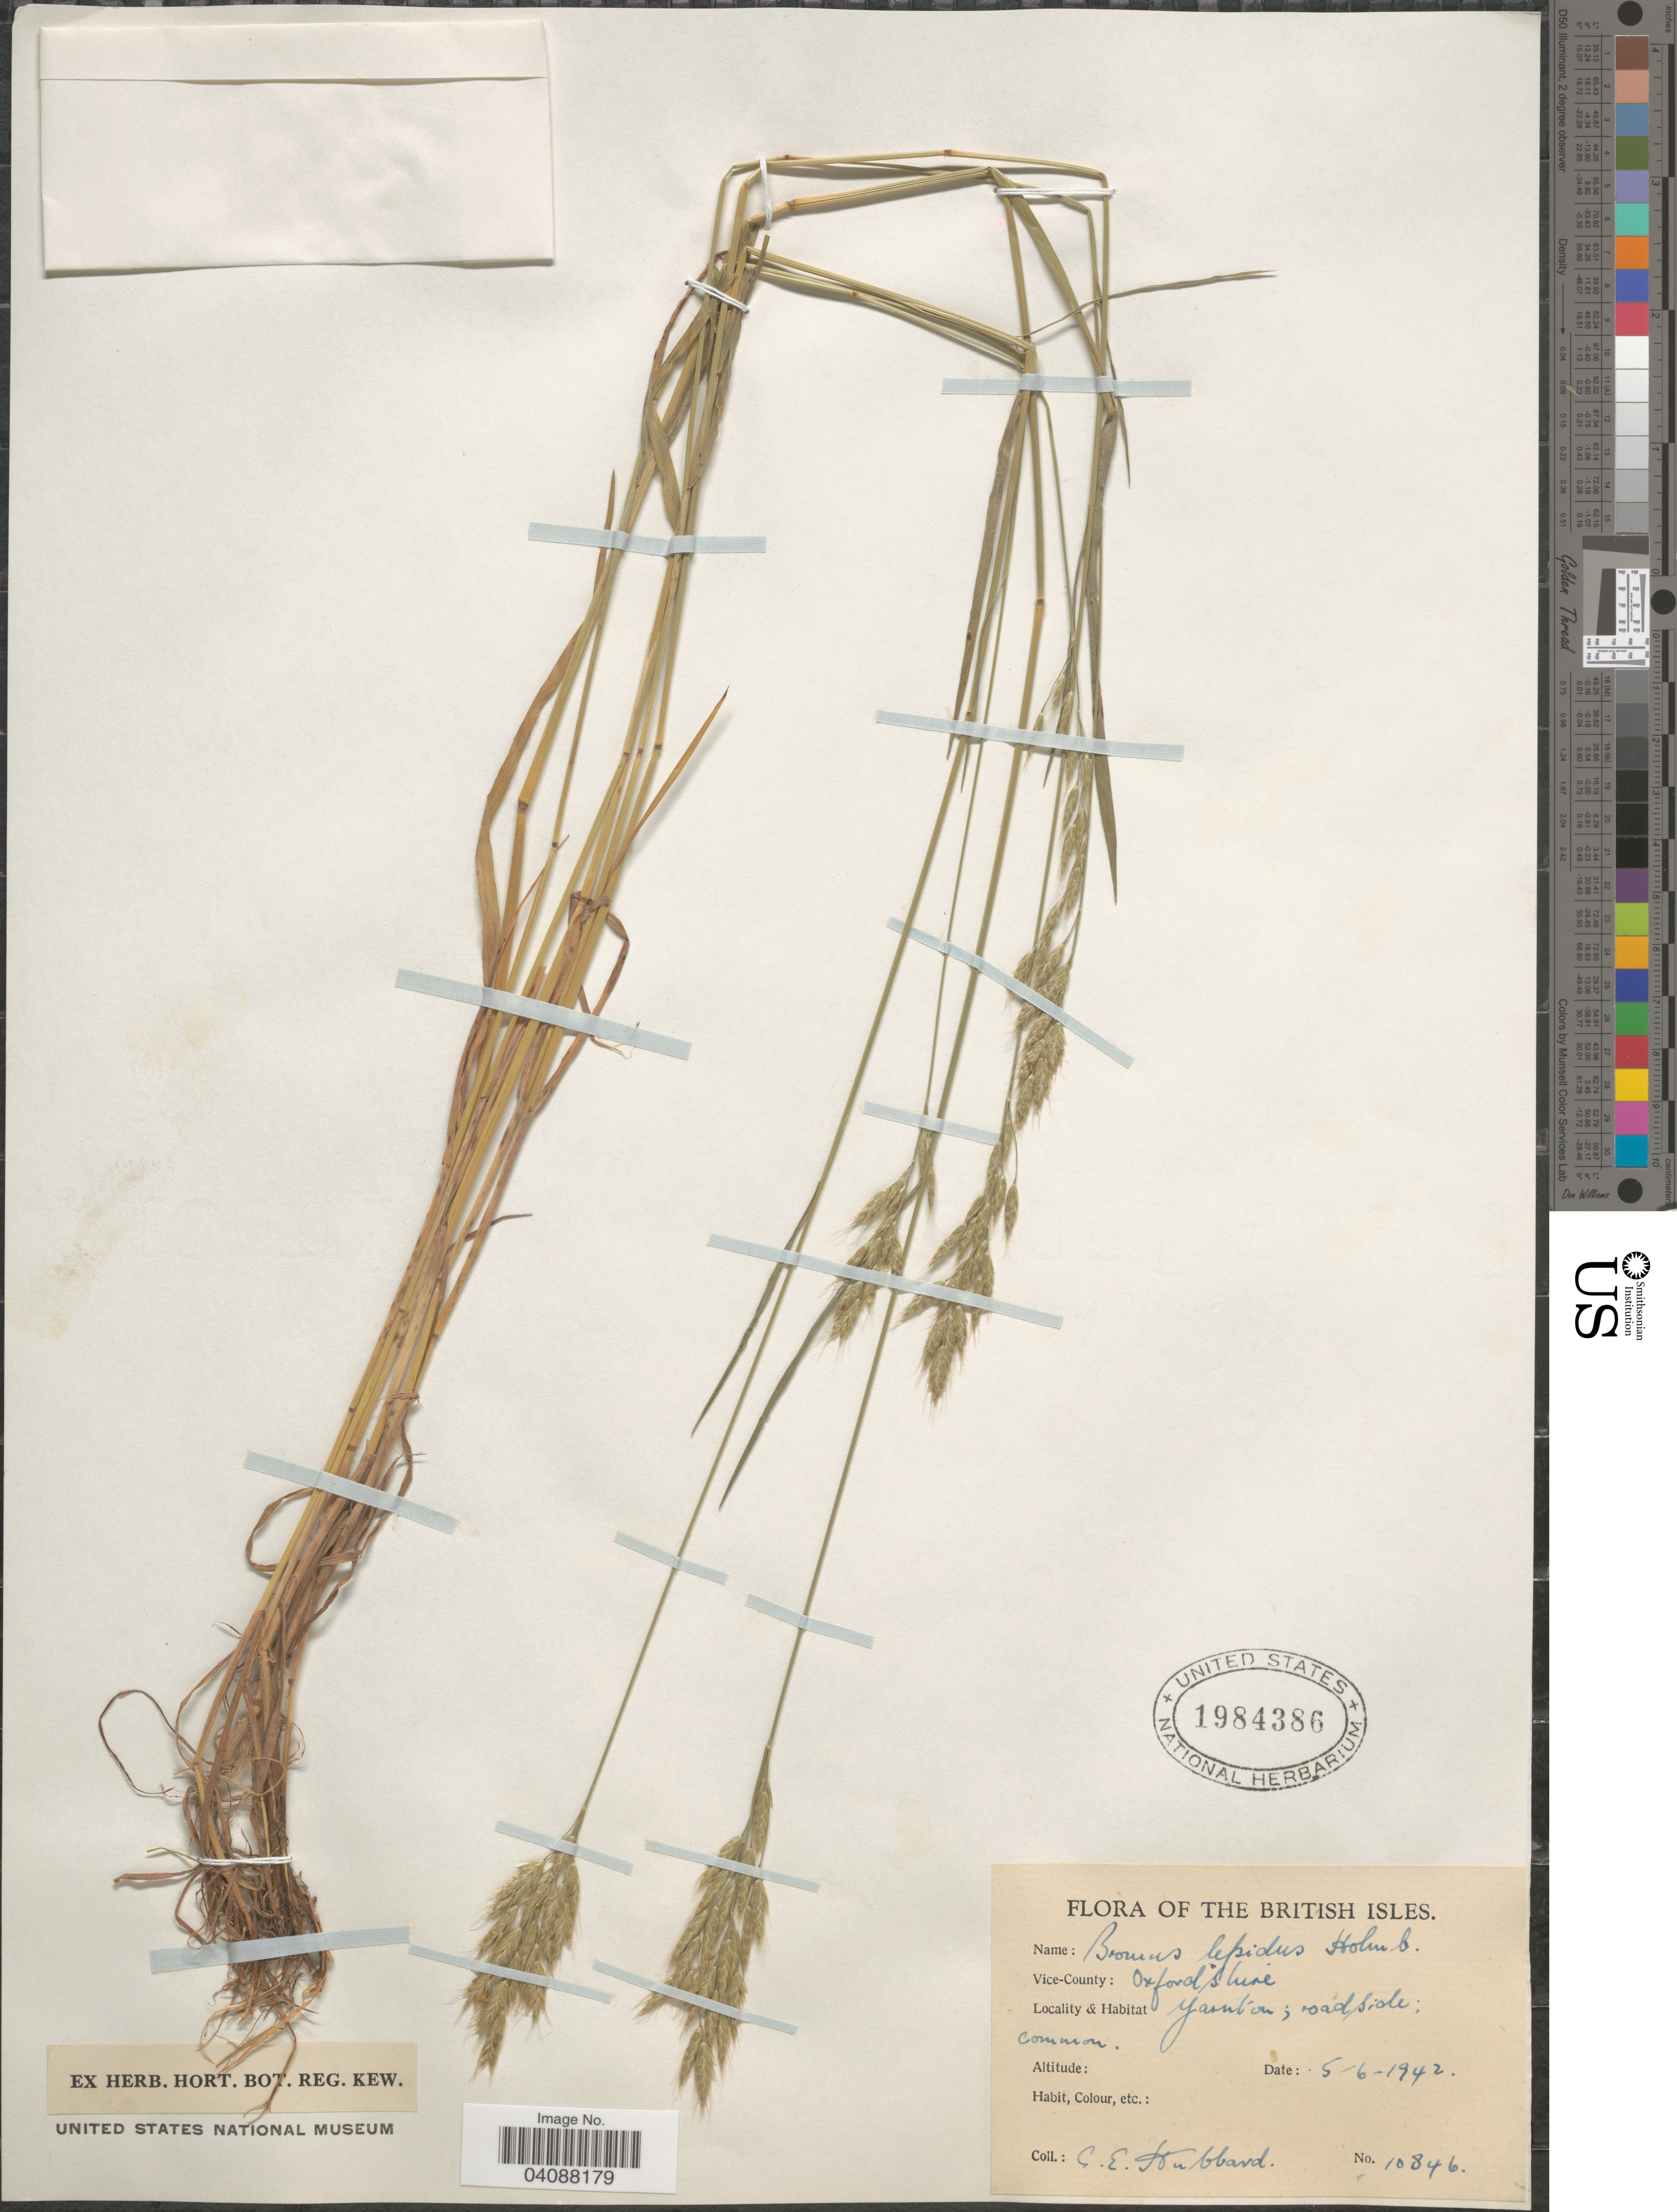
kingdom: Plantae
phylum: Tracheophyta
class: Liliopsida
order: Poales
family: Poaceae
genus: Bromus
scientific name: Bromus lepidus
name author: Holmberg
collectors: C. E. Hubbard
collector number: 10846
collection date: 1942-06-05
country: United Kingdom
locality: British Isles. Vice-County: Oxfordshire. Yarnton; roadside.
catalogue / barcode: US 1984386